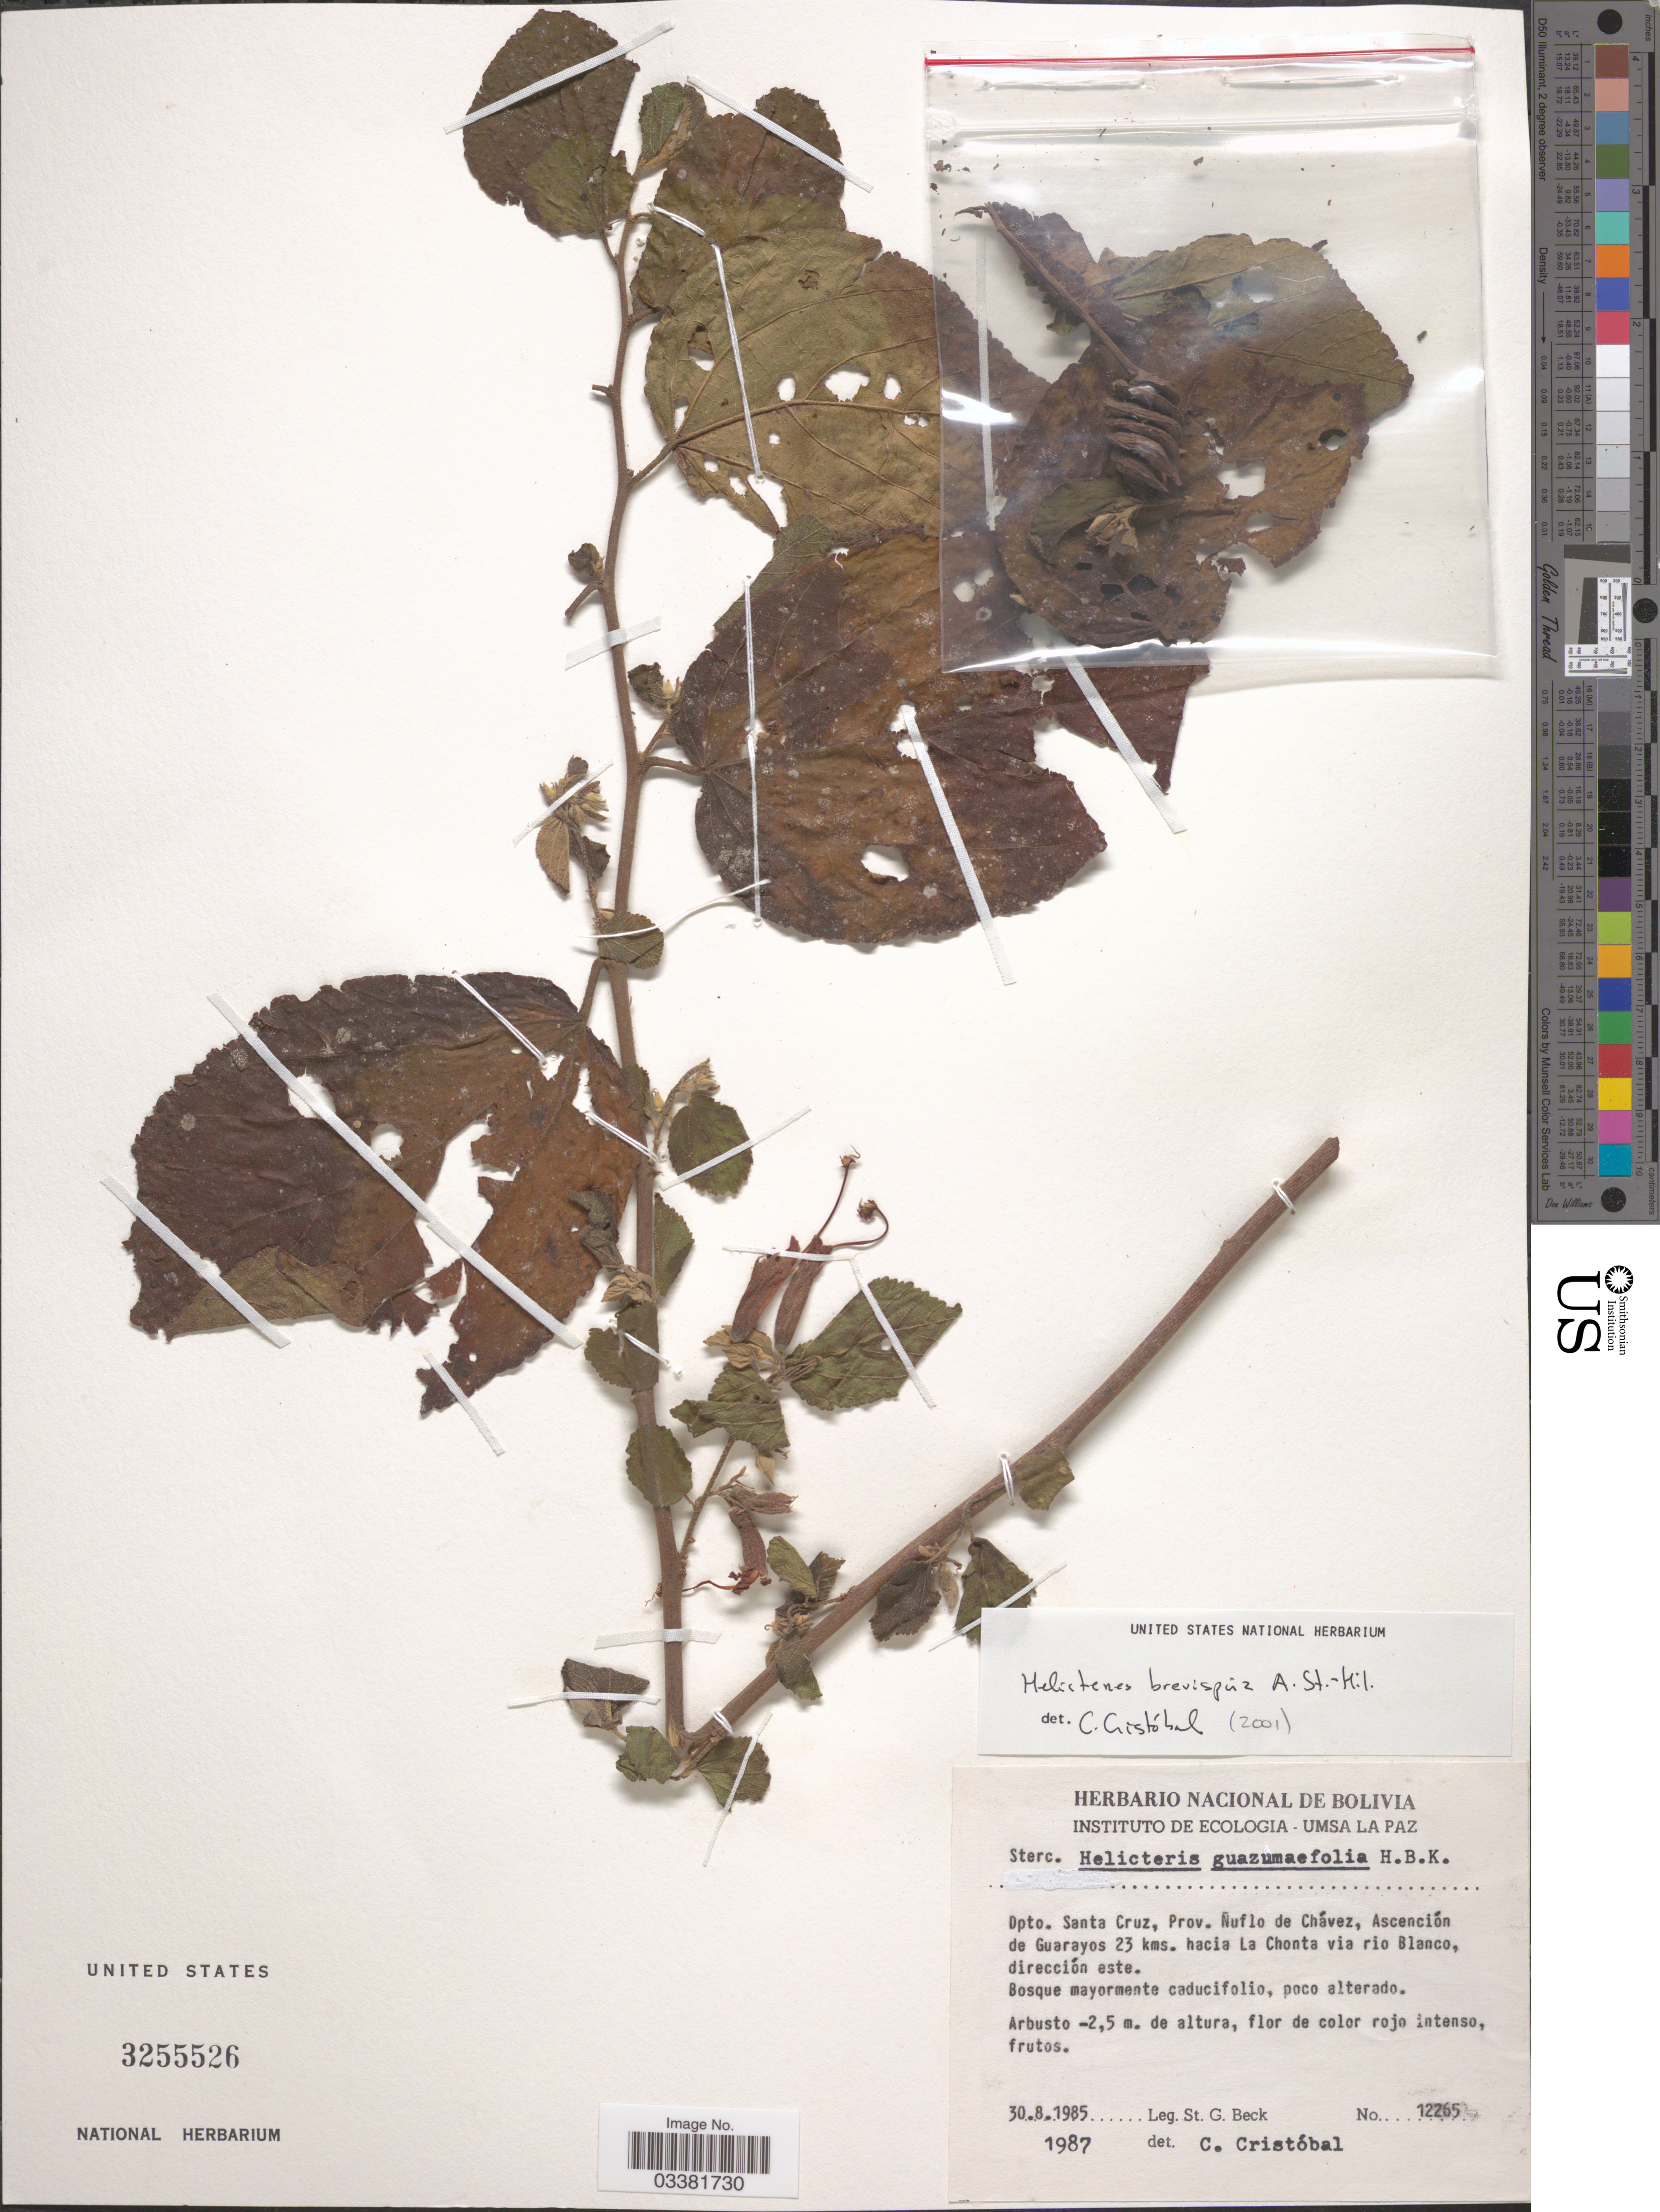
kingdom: Plantae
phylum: Tracheophyta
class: Magnoliopsida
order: Malvales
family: Malvaceae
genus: Helicteres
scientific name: Helicteres brevispira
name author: A. St.-Hil.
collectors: S. G. Beck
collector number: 12265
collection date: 1985-08-30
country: Bolivia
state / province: Santa Cruz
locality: Dpto. Santa Cruz, Prov. Ñuflo de Chávez, Ascención de Guarayos 23 kms. hacia La Chonta via rio Blanco, dirección este.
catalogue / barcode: US 3255526